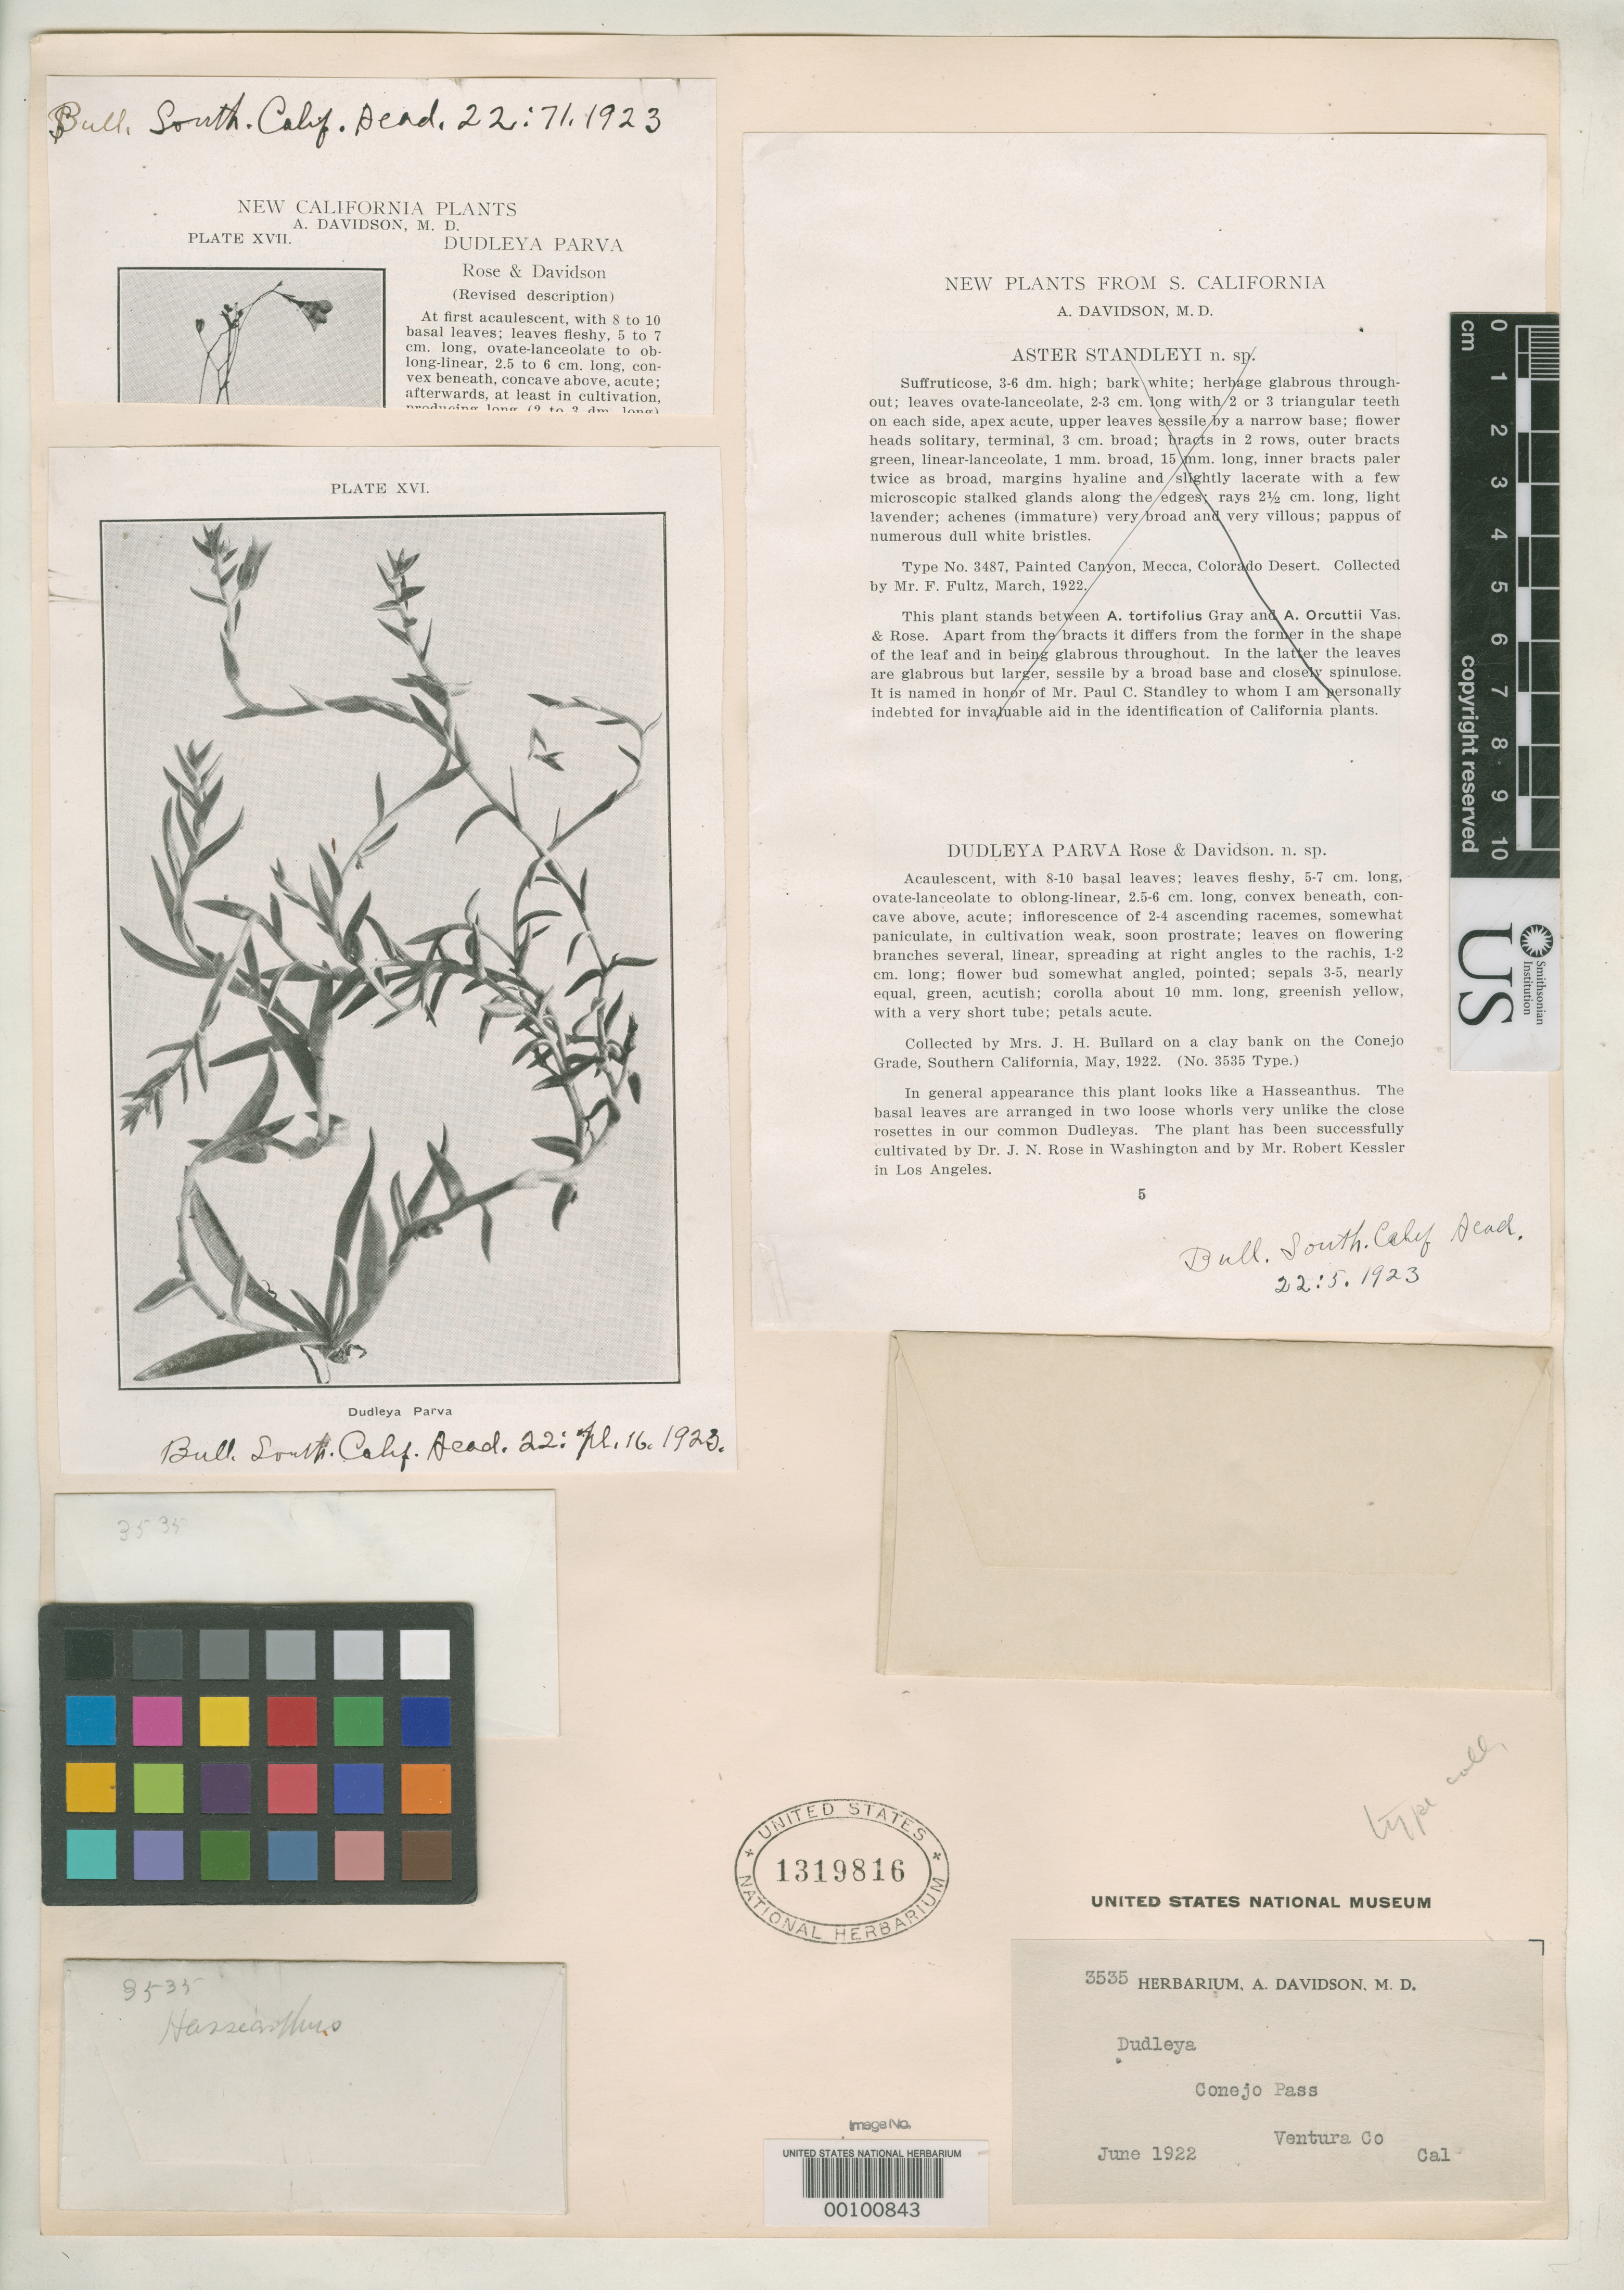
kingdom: Plantae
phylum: Tracheophyta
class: Magnoliopsida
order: Saxifragales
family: Crassulaceae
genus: Dudleya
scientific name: Dudleya parva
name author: Rose & Davidson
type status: Type Collection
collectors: J. Bullard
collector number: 3535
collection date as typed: Jun 1922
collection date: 1922-06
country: United States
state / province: California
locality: Bank of Conejo Grande.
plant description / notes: Type status uncertain; protologue cites May 1922 but this specimen with collection date of June 1922, possibly made from cultivated material. Location of holotype not indicated, and possibly described from syntypes (including cultivated material).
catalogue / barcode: US 1319816